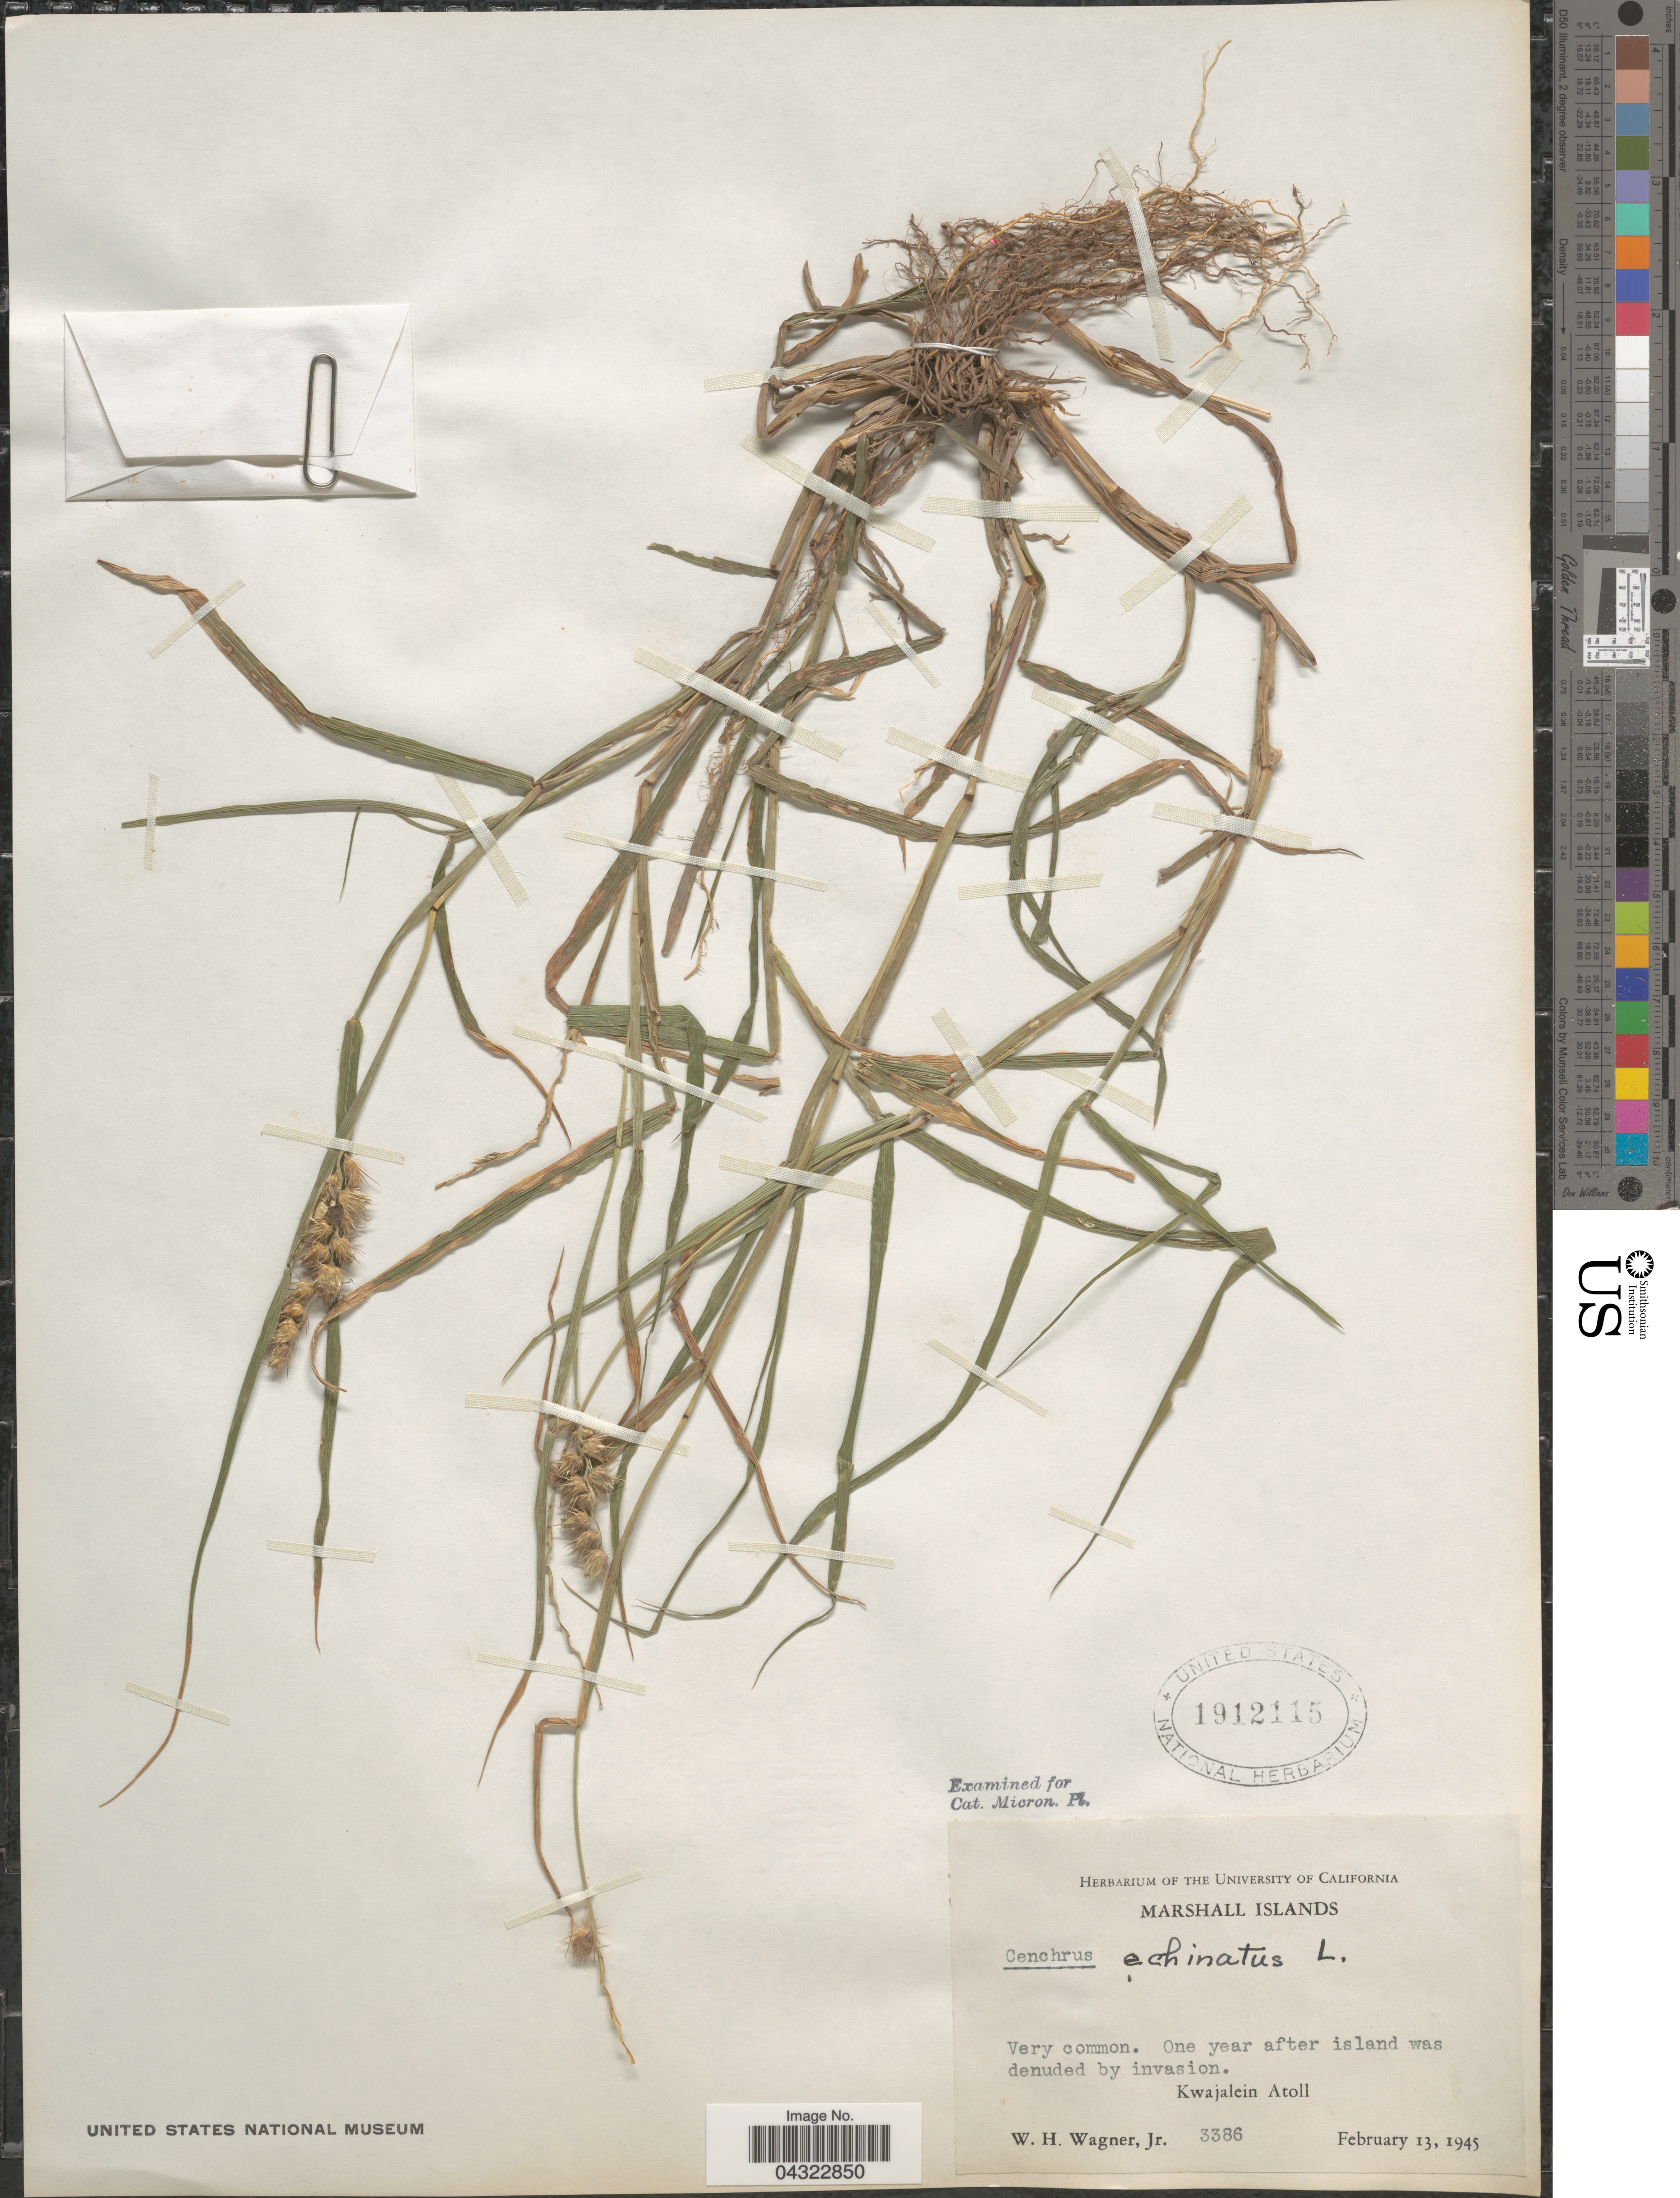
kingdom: Plantae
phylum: Tracheophyta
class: Liliopsida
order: Poales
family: Poaceae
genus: Cenchrus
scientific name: Cenchrus echinatus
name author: L.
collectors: W. H. Wagner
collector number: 3386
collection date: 1945-02-13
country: Marshall Islands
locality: Kwajalein Atoll.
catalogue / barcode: US 1912115